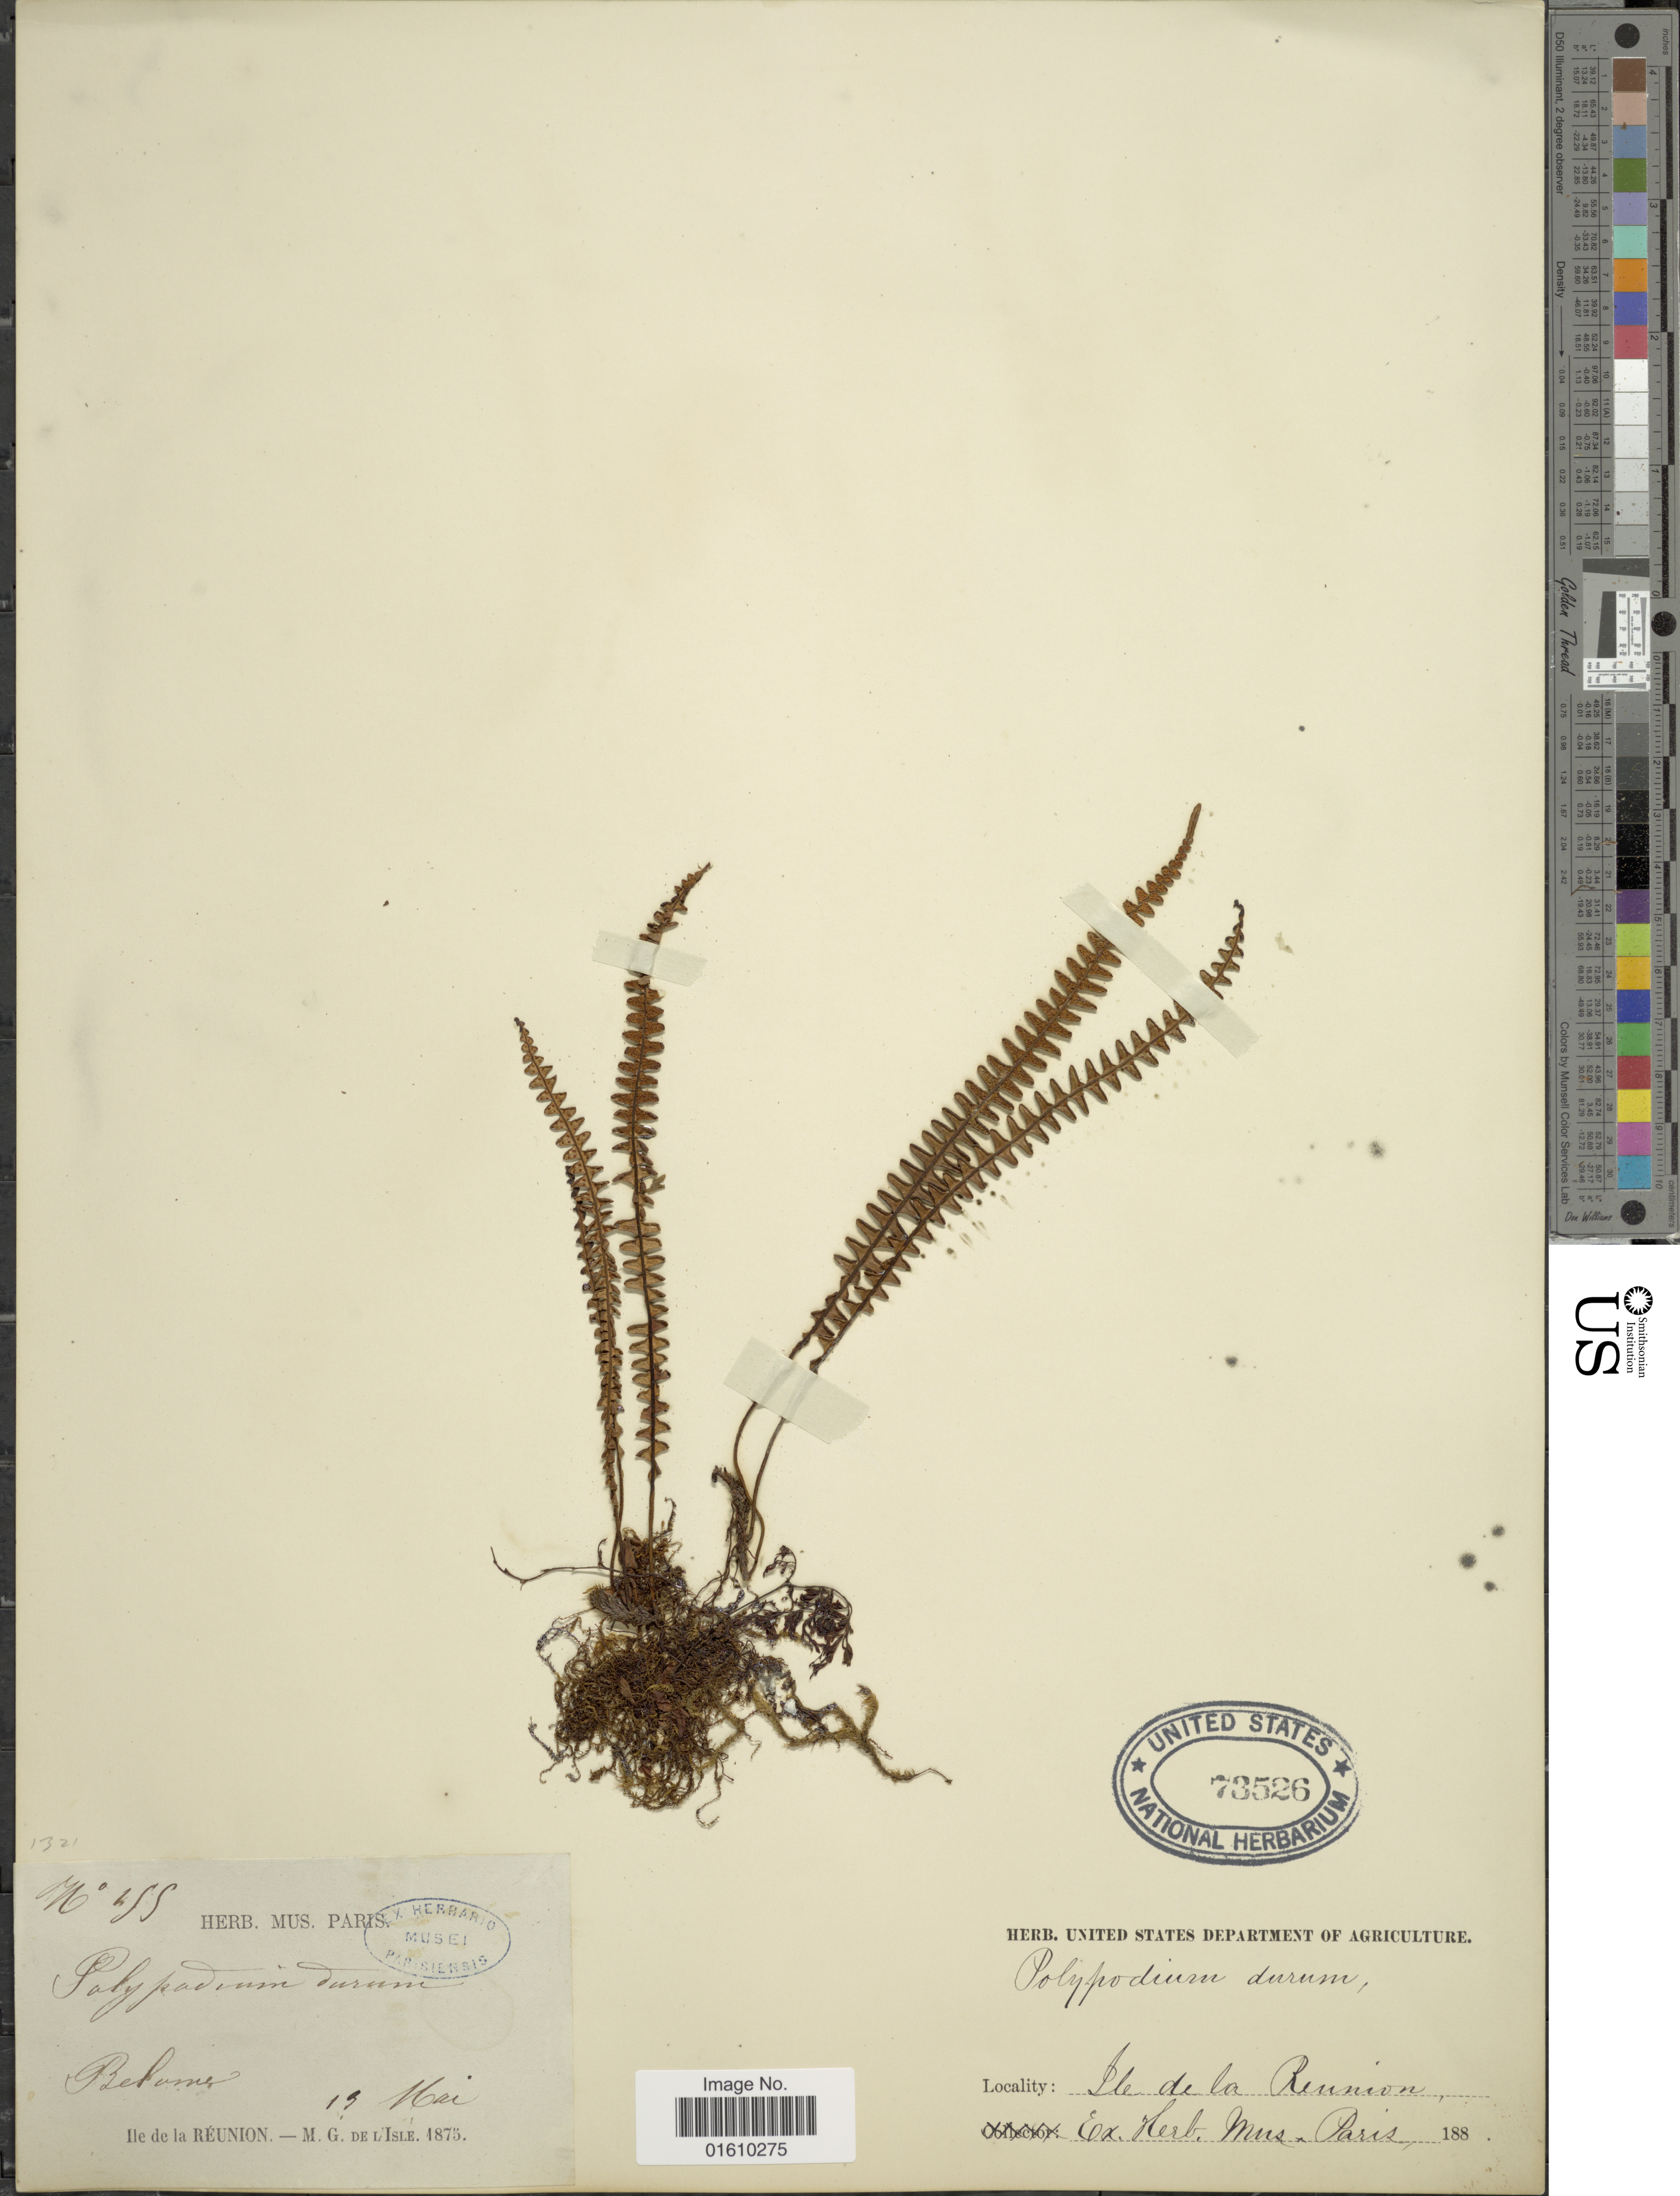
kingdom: Plantae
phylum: Tracheophyta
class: Polypodiopsida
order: Polypodiales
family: Polypodiaceae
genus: Melpomene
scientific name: Melpomene flabelliformis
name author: (Poir.) A.R. Sm. & R.C. Moran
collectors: M. de L'Isle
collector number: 455*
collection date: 1875-05-13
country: Reunion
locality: Belome [interpreted]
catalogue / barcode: US 73526